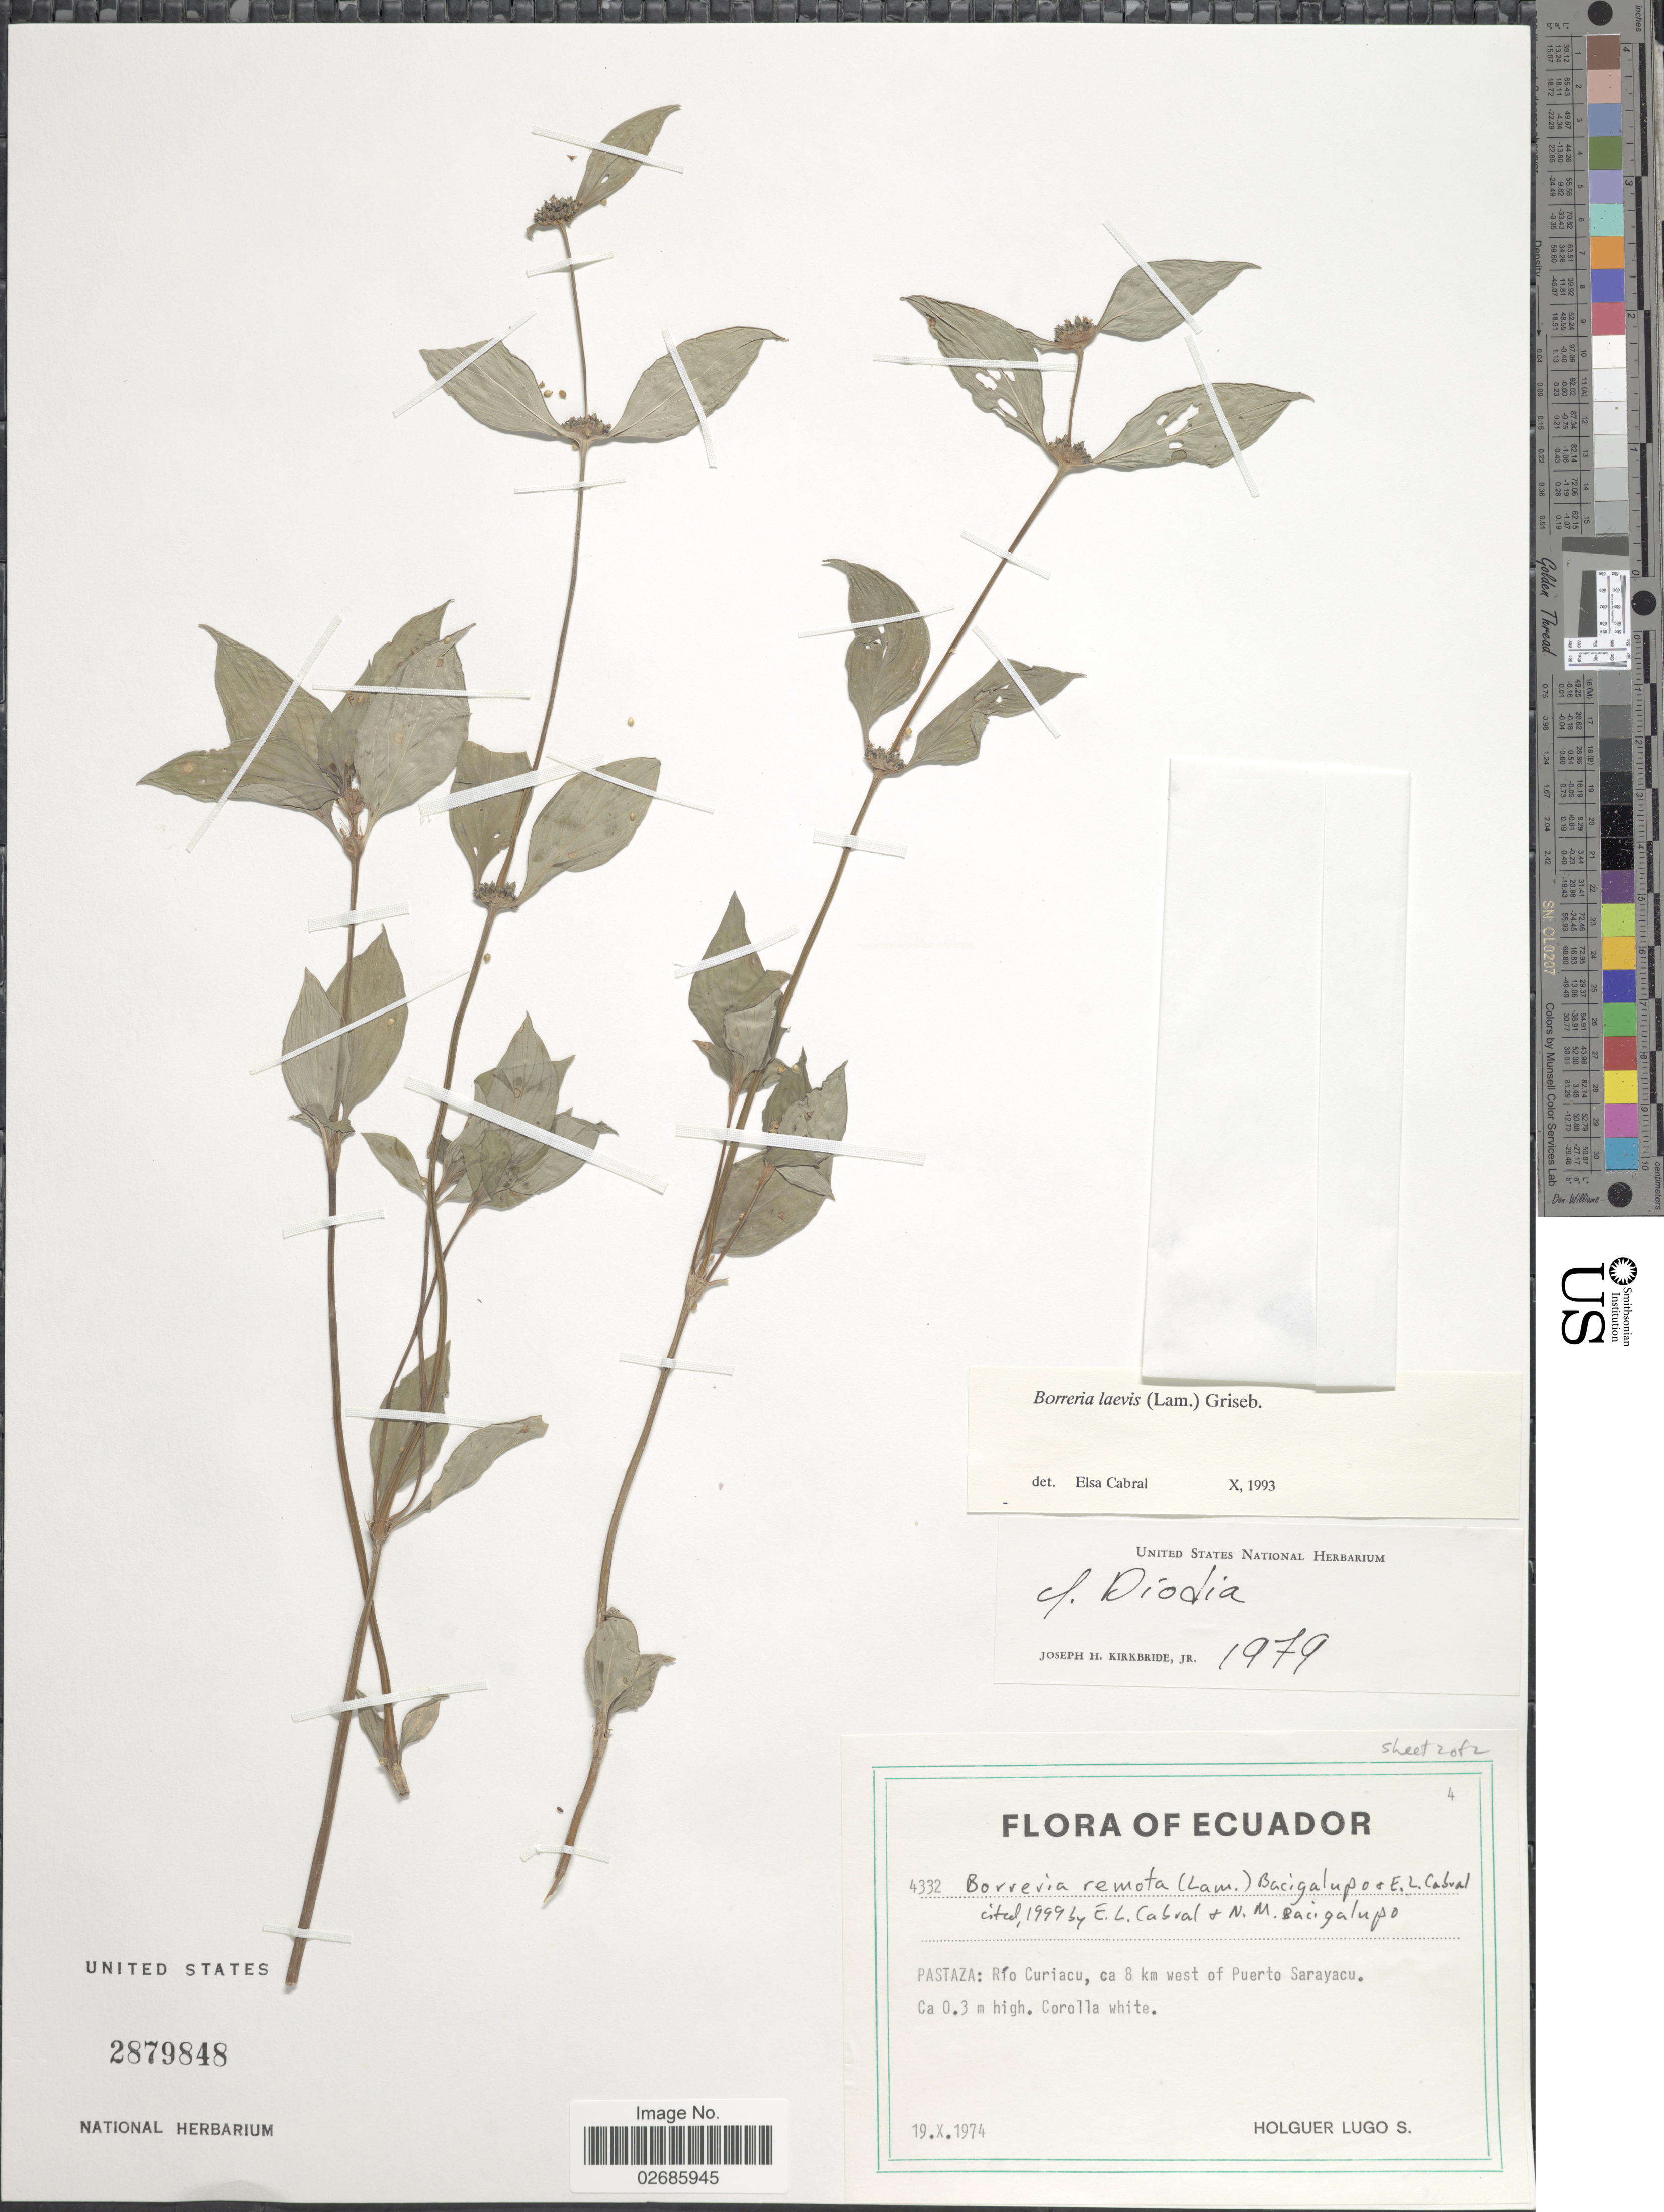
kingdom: Plantae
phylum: Tracheophyta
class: Magnoliopsida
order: Gentianales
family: Rubiaceae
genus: Borreria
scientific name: Borreria remota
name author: (Lam.) Bacigalupo & E.L. Cabral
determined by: Kirkbride, J. H., Jr.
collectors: H. Lugo S.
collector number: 4332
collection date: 1974-10-19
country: Ecuador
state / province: Pastaza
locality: Río Curiacu, ca 8 km west of Puerto Sarayacu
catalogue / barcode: US 2879848